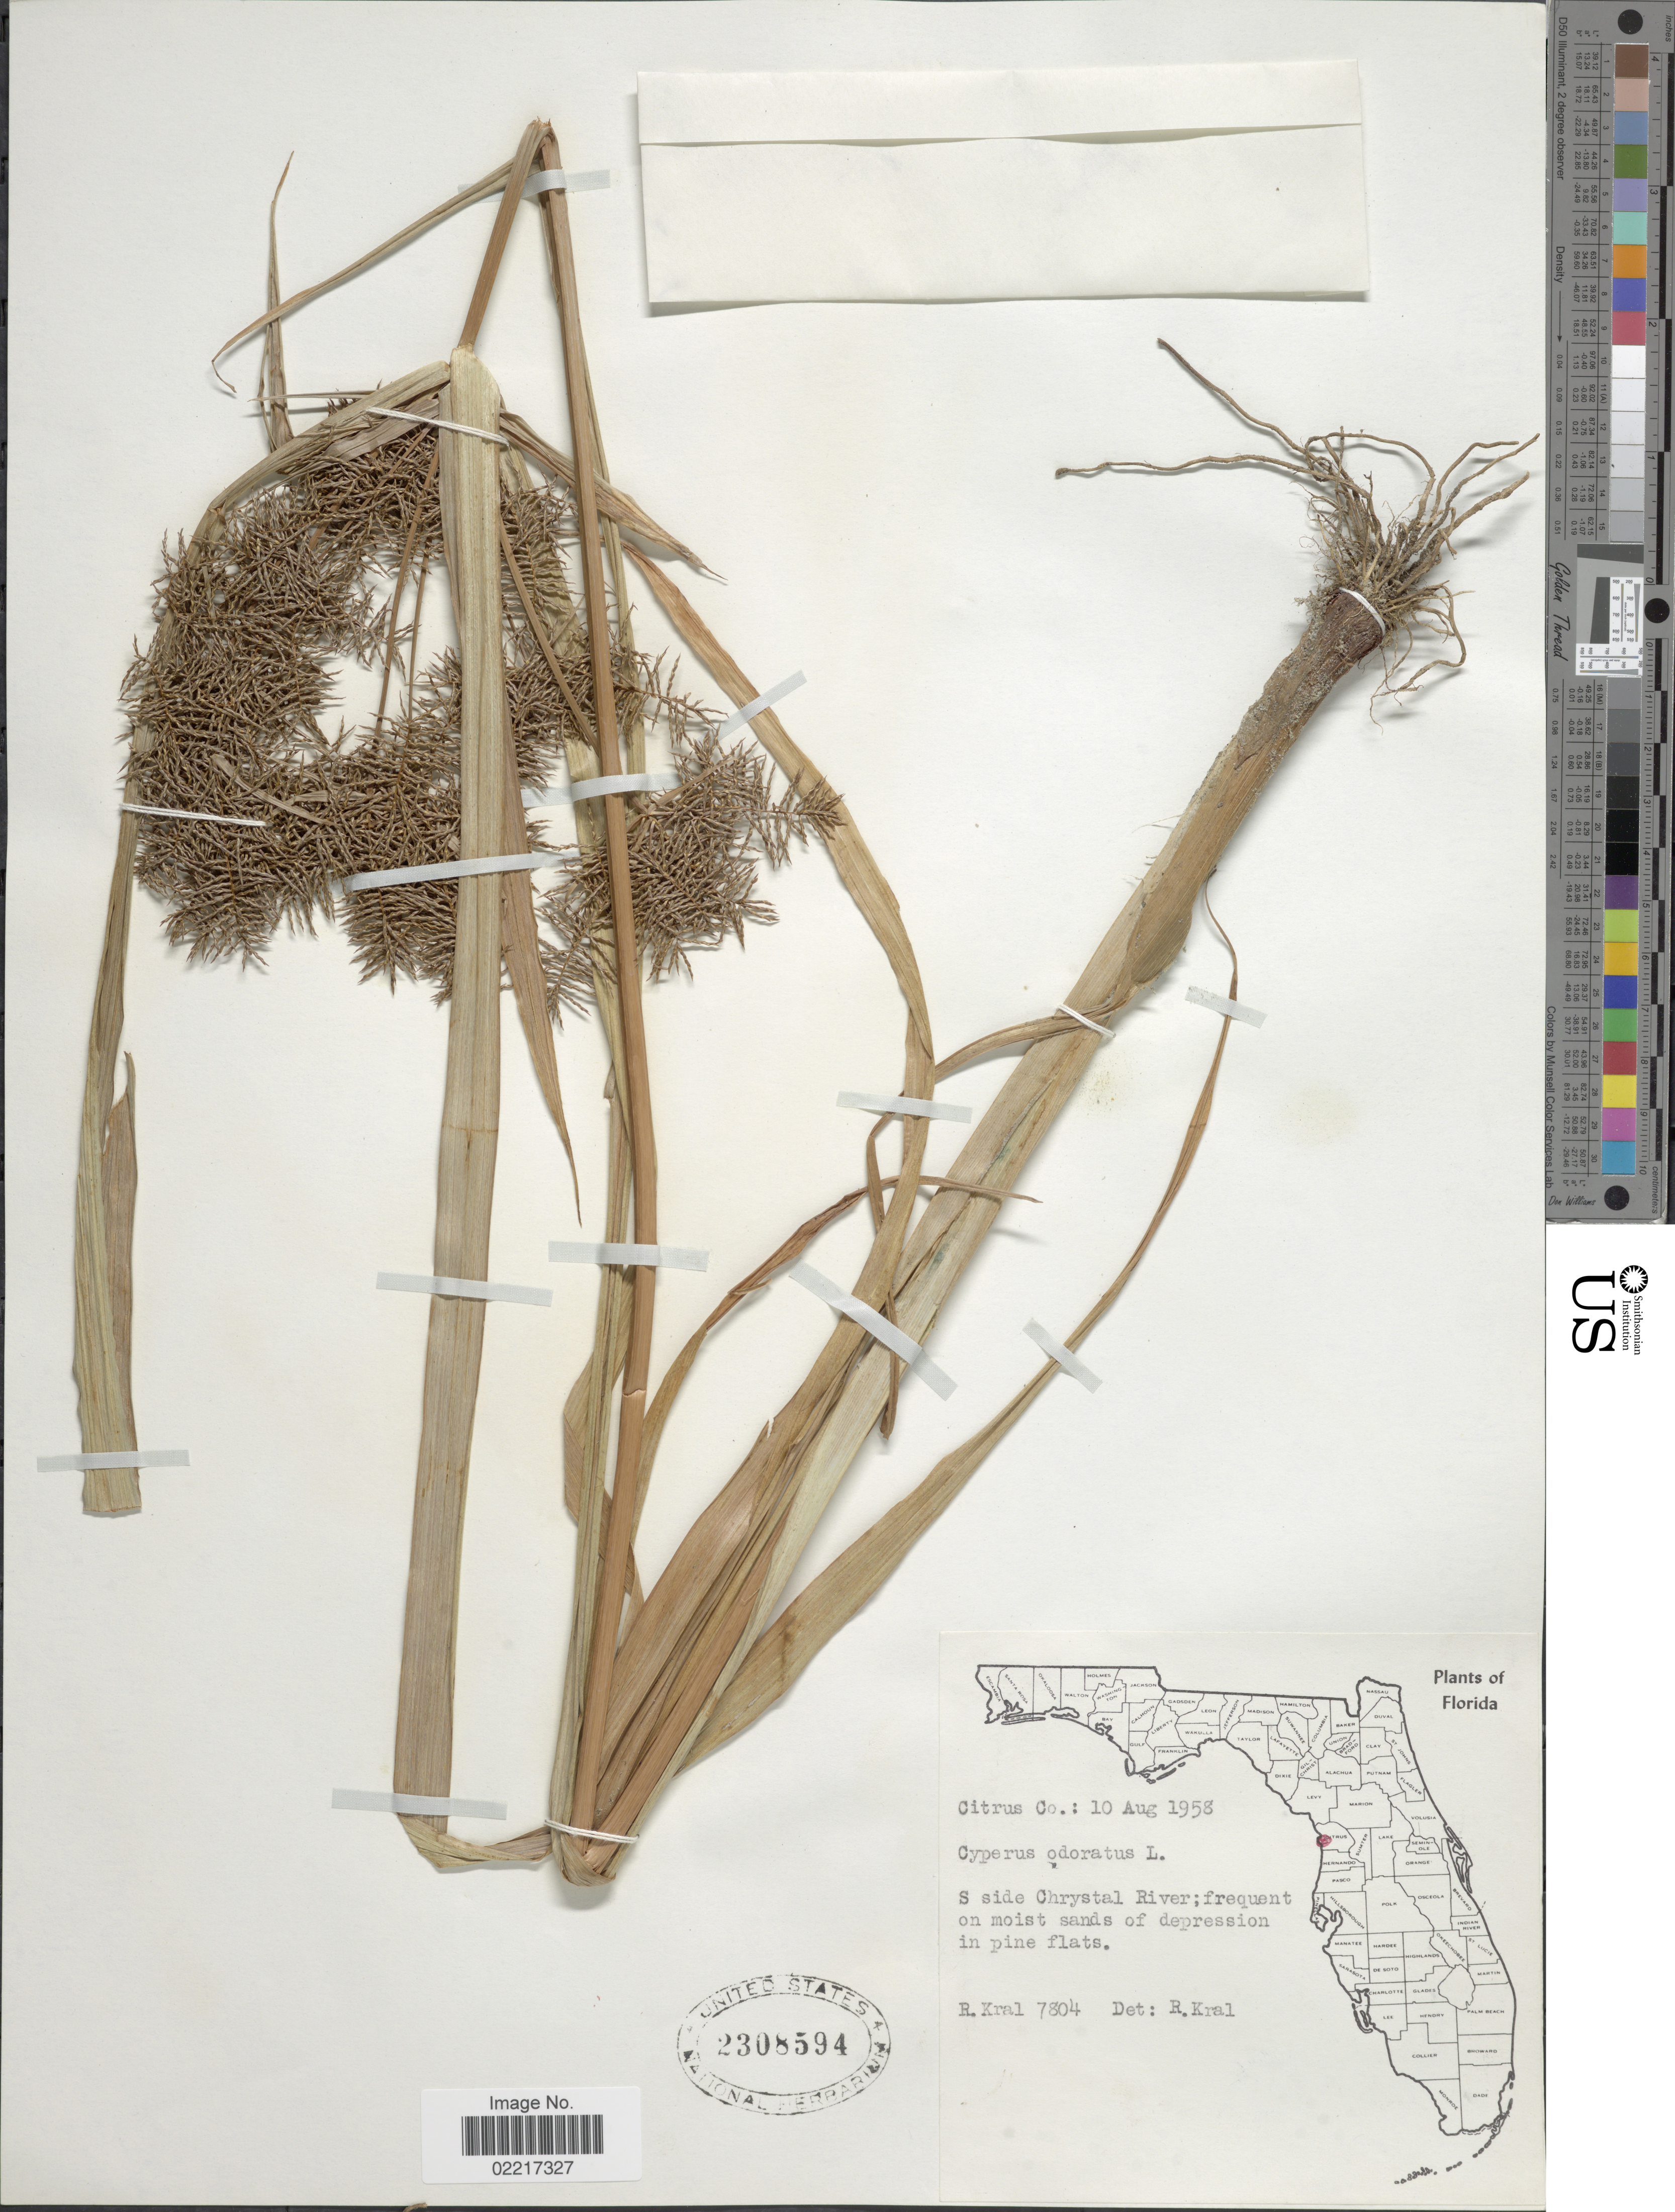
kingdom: Plantae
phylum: Tracheophyta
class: Liliopsida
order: Poales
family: Cyperaceae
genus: Cyperus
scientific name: Cyperus odoratus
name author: L.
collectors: R. Kral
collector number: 7804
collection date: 1958-08-10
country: United States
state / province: Florida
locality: Citrus Co.: S side Chrystal River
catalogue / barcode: US 2308594